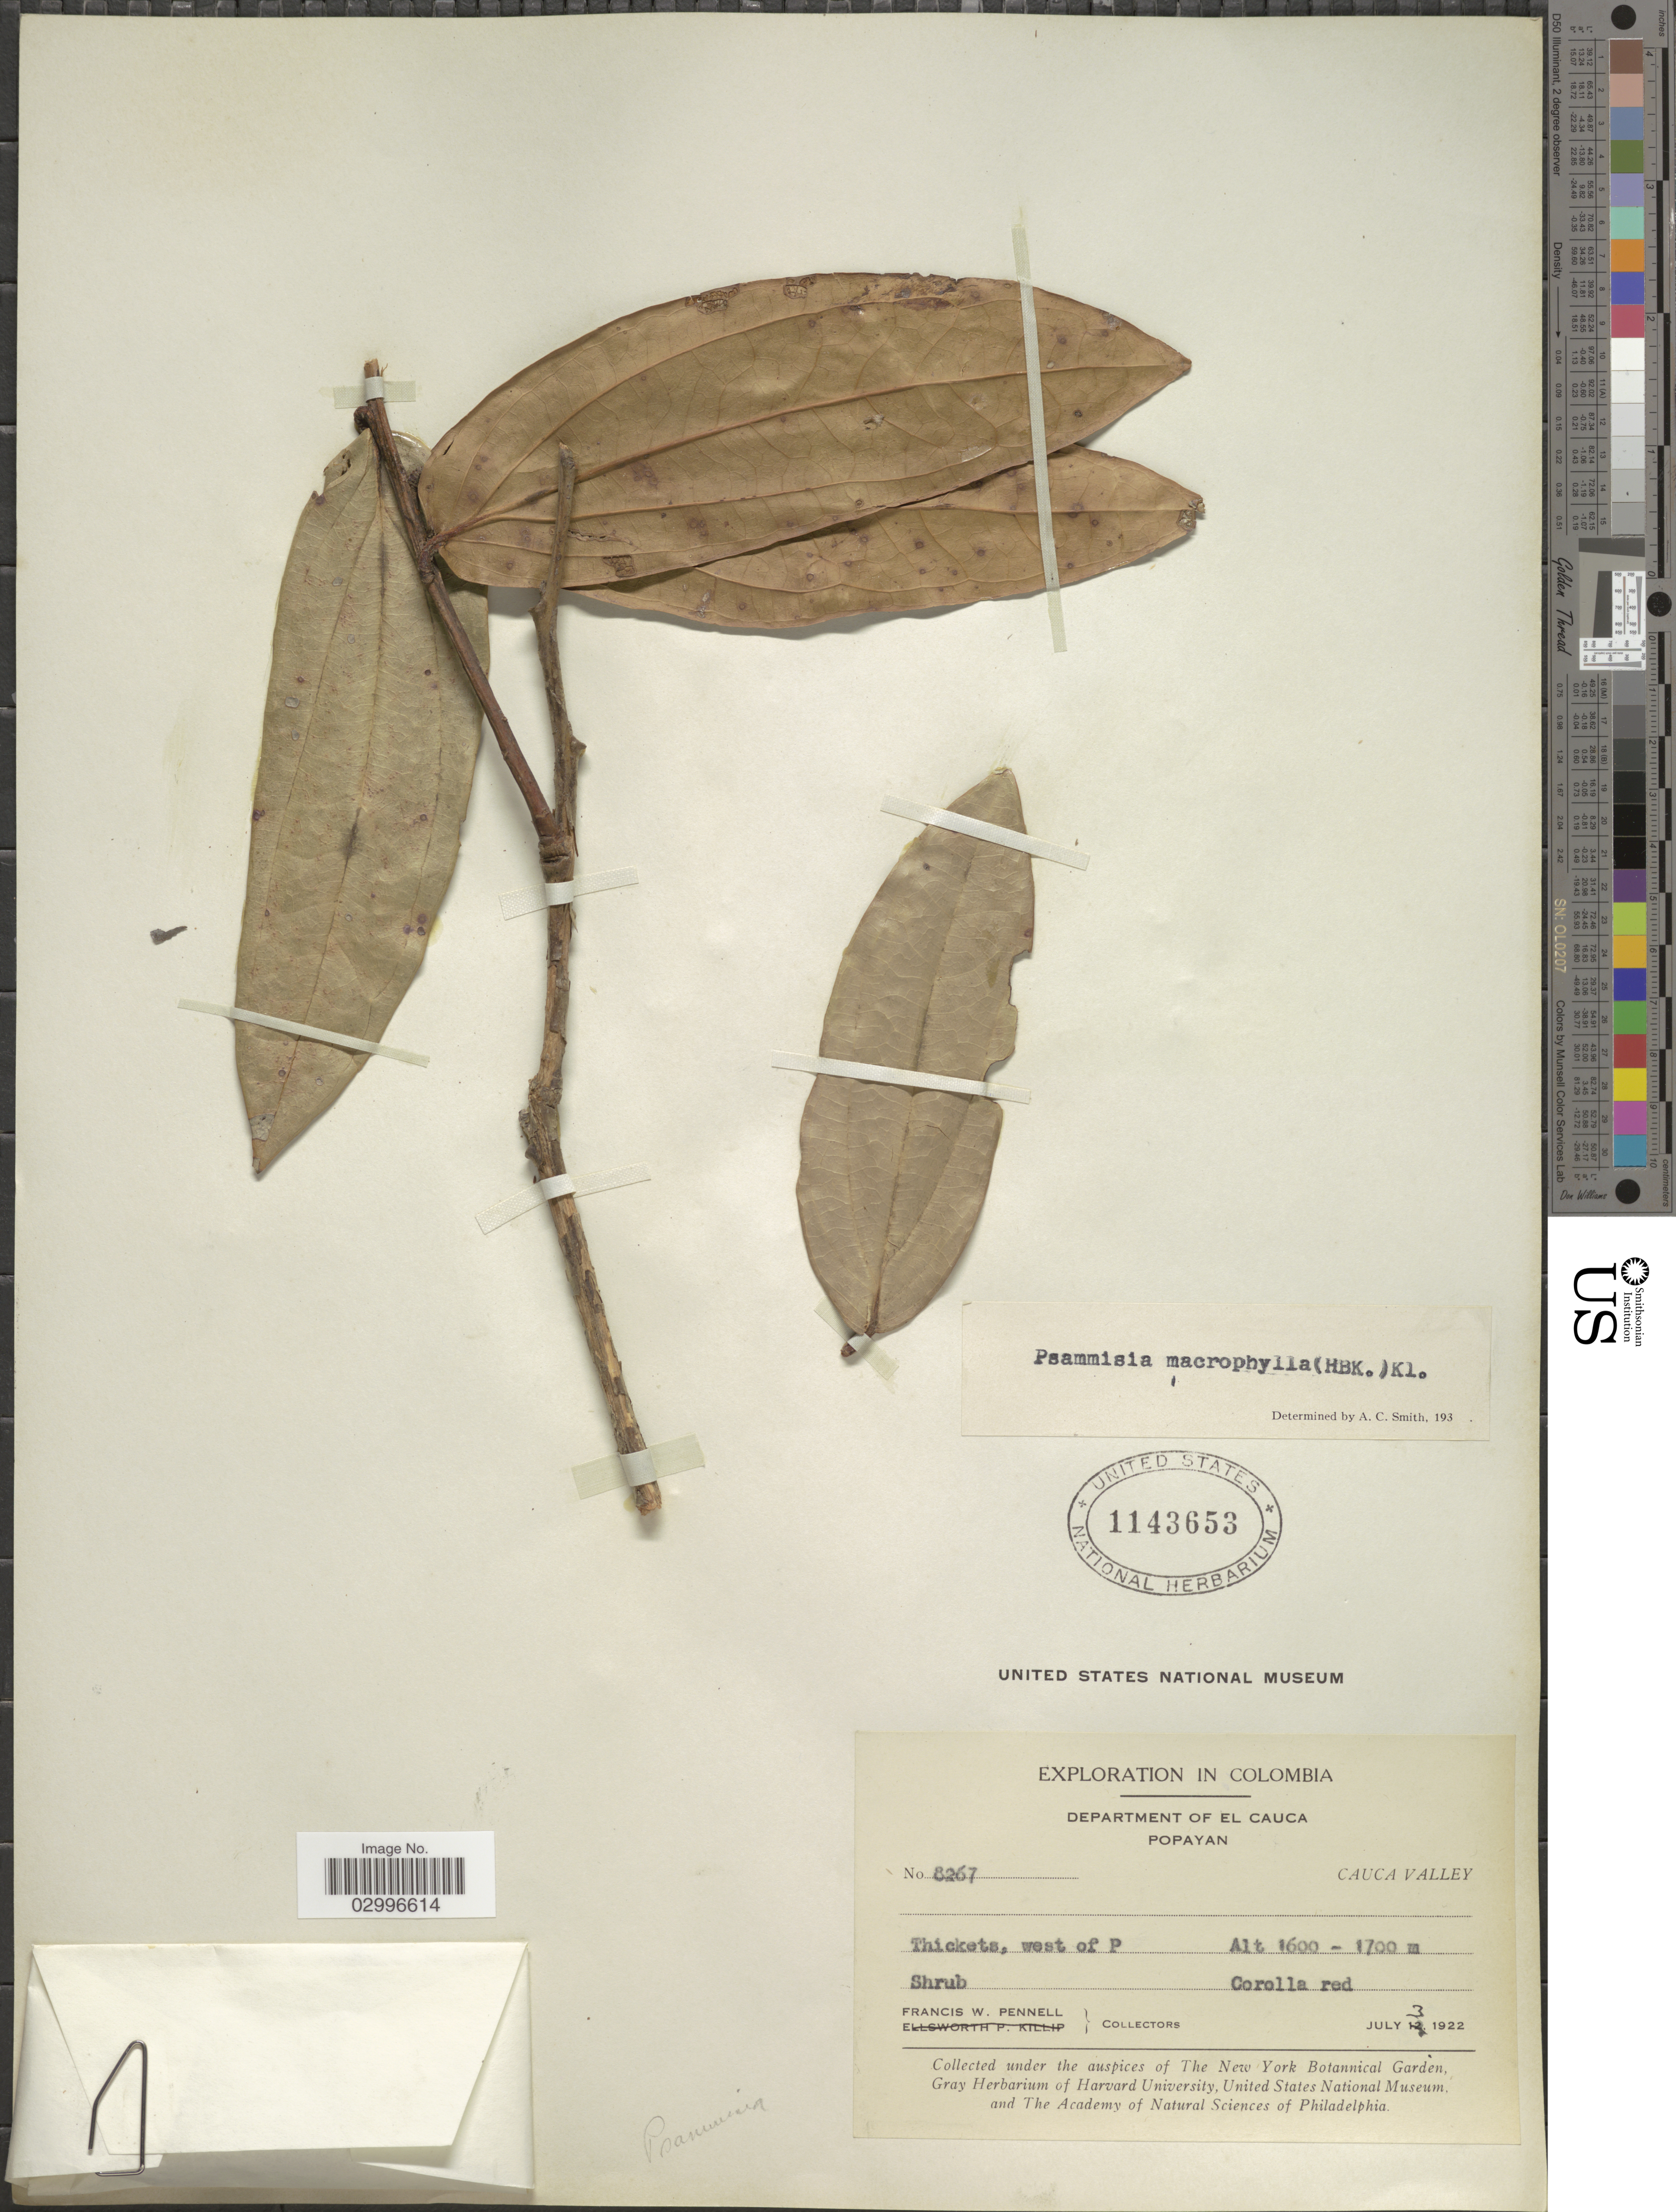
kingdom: Plantae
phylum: Tracheophyta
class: Magnoliopsida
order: Ericales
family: Ericaceae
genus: Psammisia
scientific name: Psammisia macrophylla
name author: (Kunth) Klotzsch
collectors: F. W. Pennell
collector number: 8267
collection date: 1922-07-03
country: Colombia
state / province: Cauca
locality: Department of El Cauca. Popayan.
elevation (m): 1600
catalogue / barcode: US 1143653